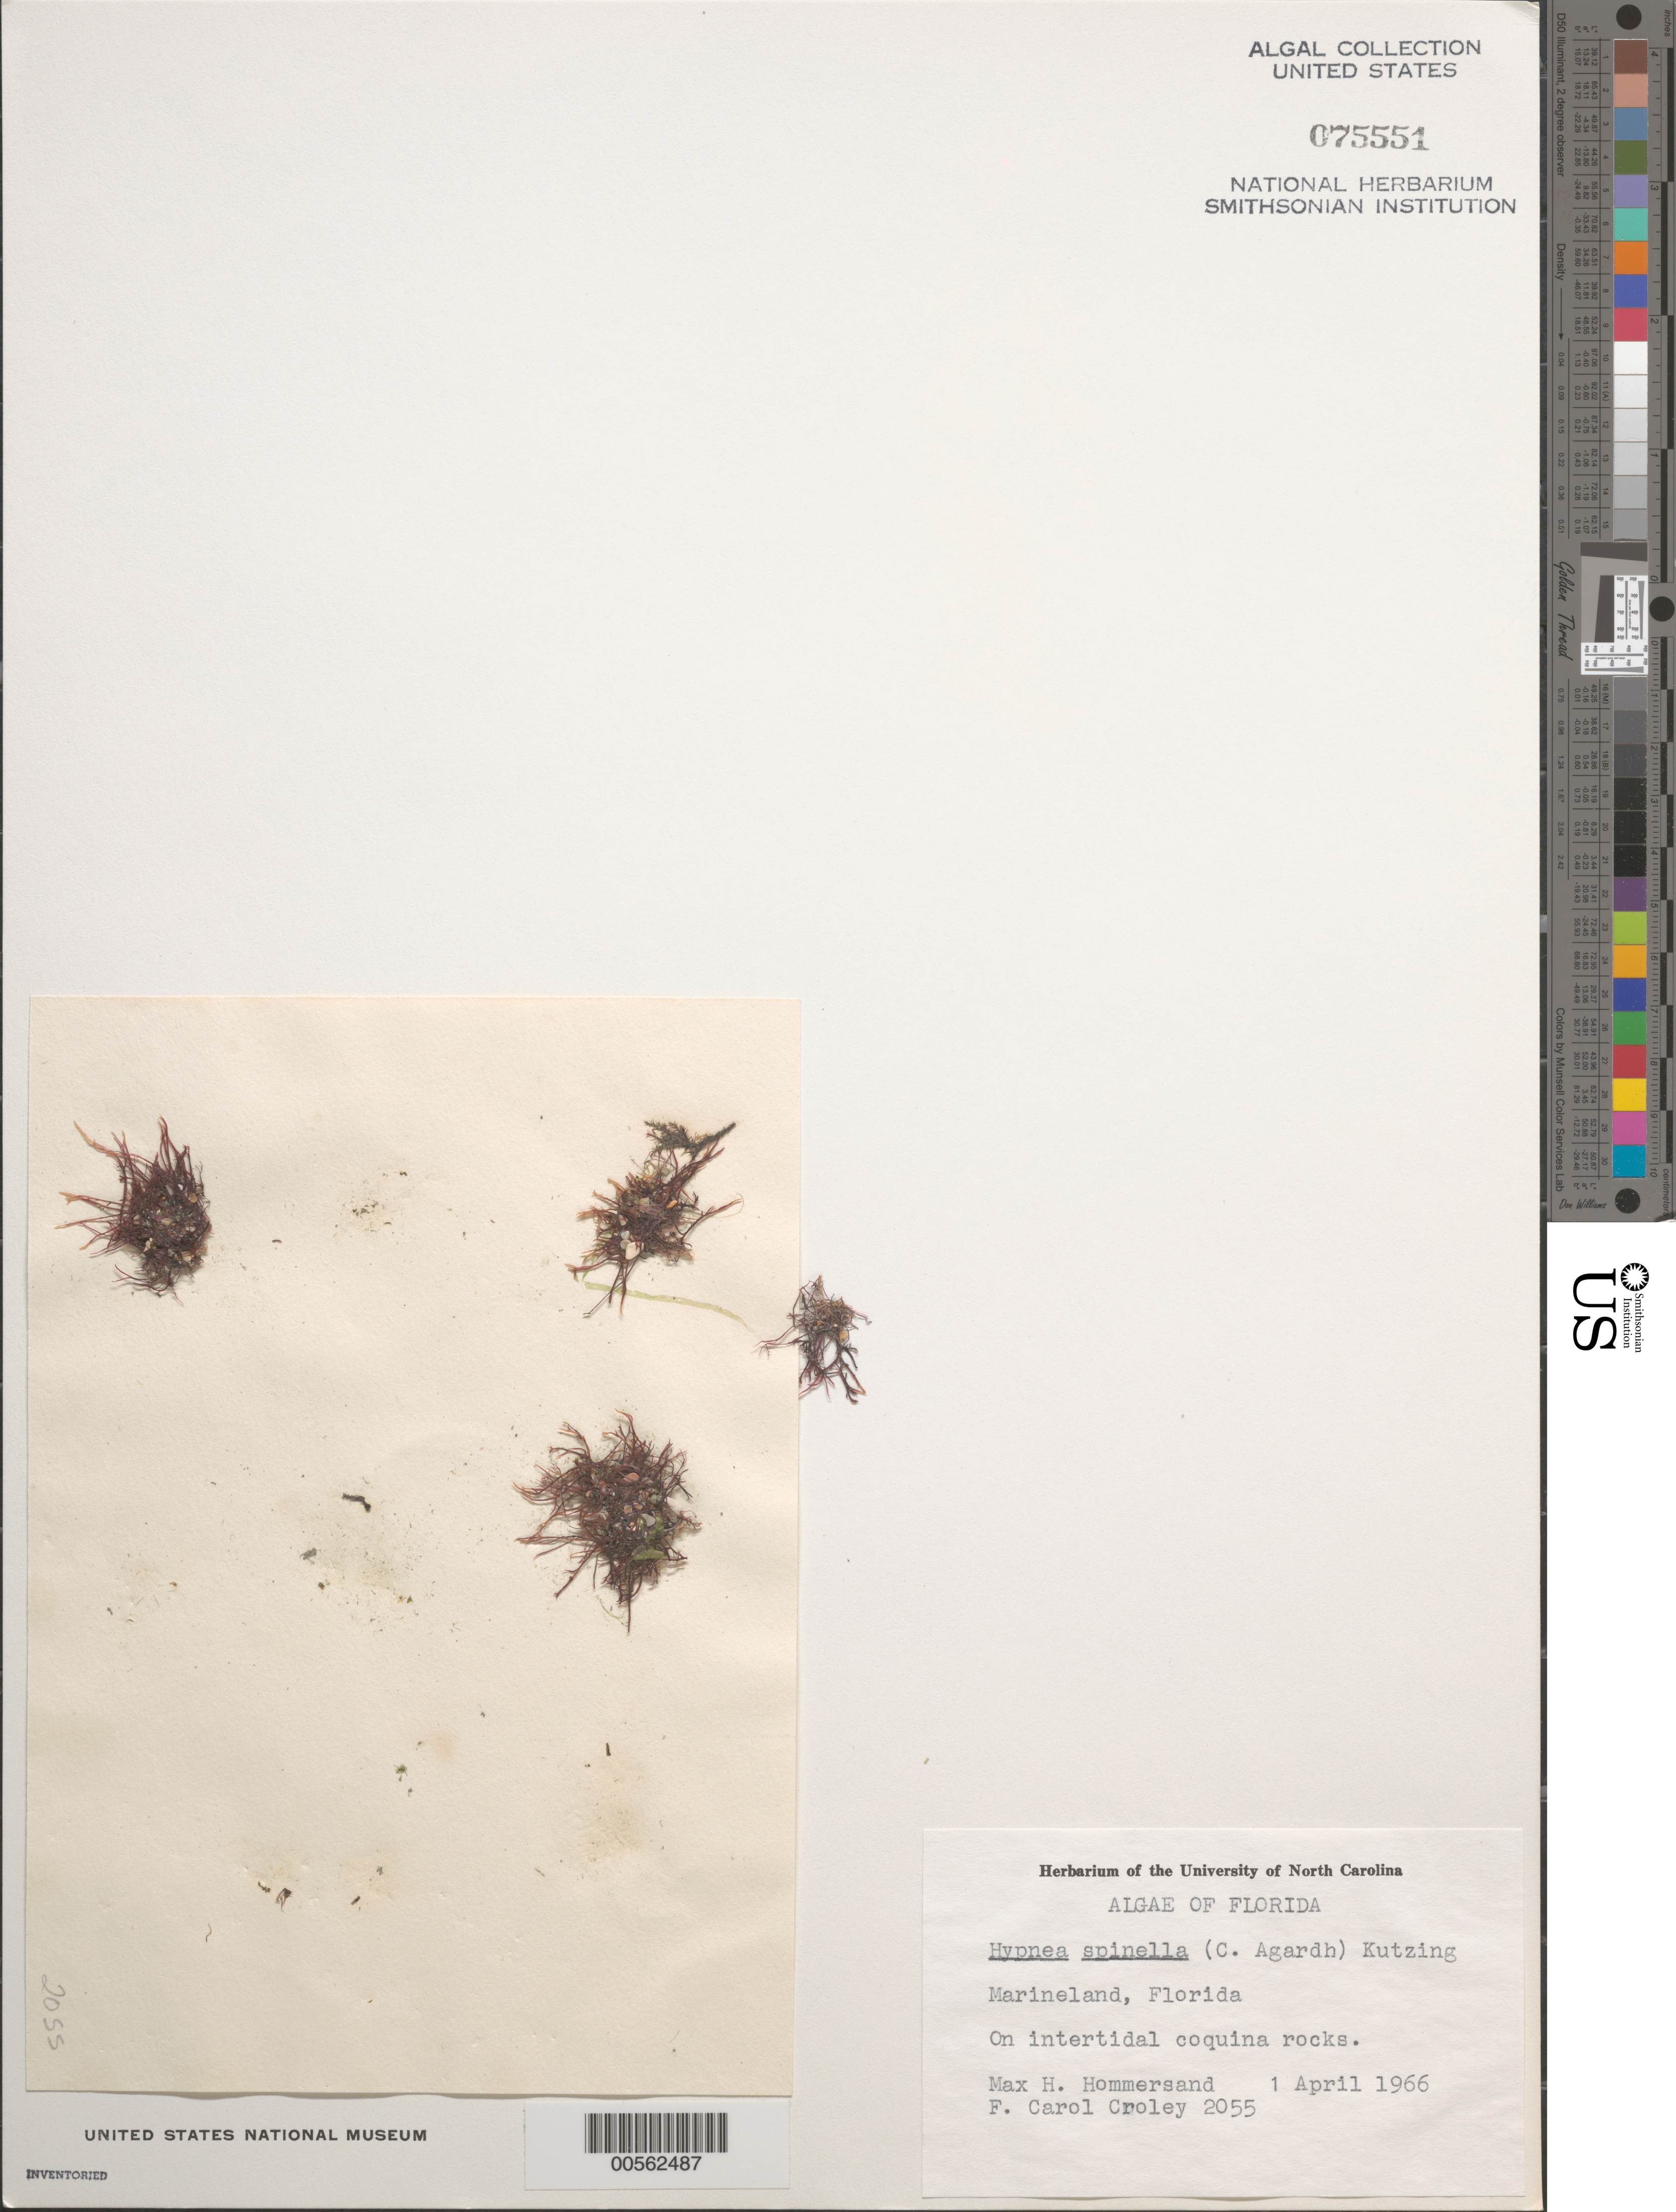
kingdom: Plantae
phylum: Rhodophyta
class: Florideophyceae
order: Gigartinales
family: Cystocloniaceae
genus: Hypnea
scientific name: Hypnea spinella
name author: (C. Agardh) Kütz.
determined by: Croley, F. C.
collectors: M. H. Hommersand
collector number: FCC 2055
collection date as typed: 01 Apr 1966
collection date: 1966-04-01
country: United States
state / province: Florida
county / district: Saint Johns County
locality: Marineland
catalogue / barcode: US 75551